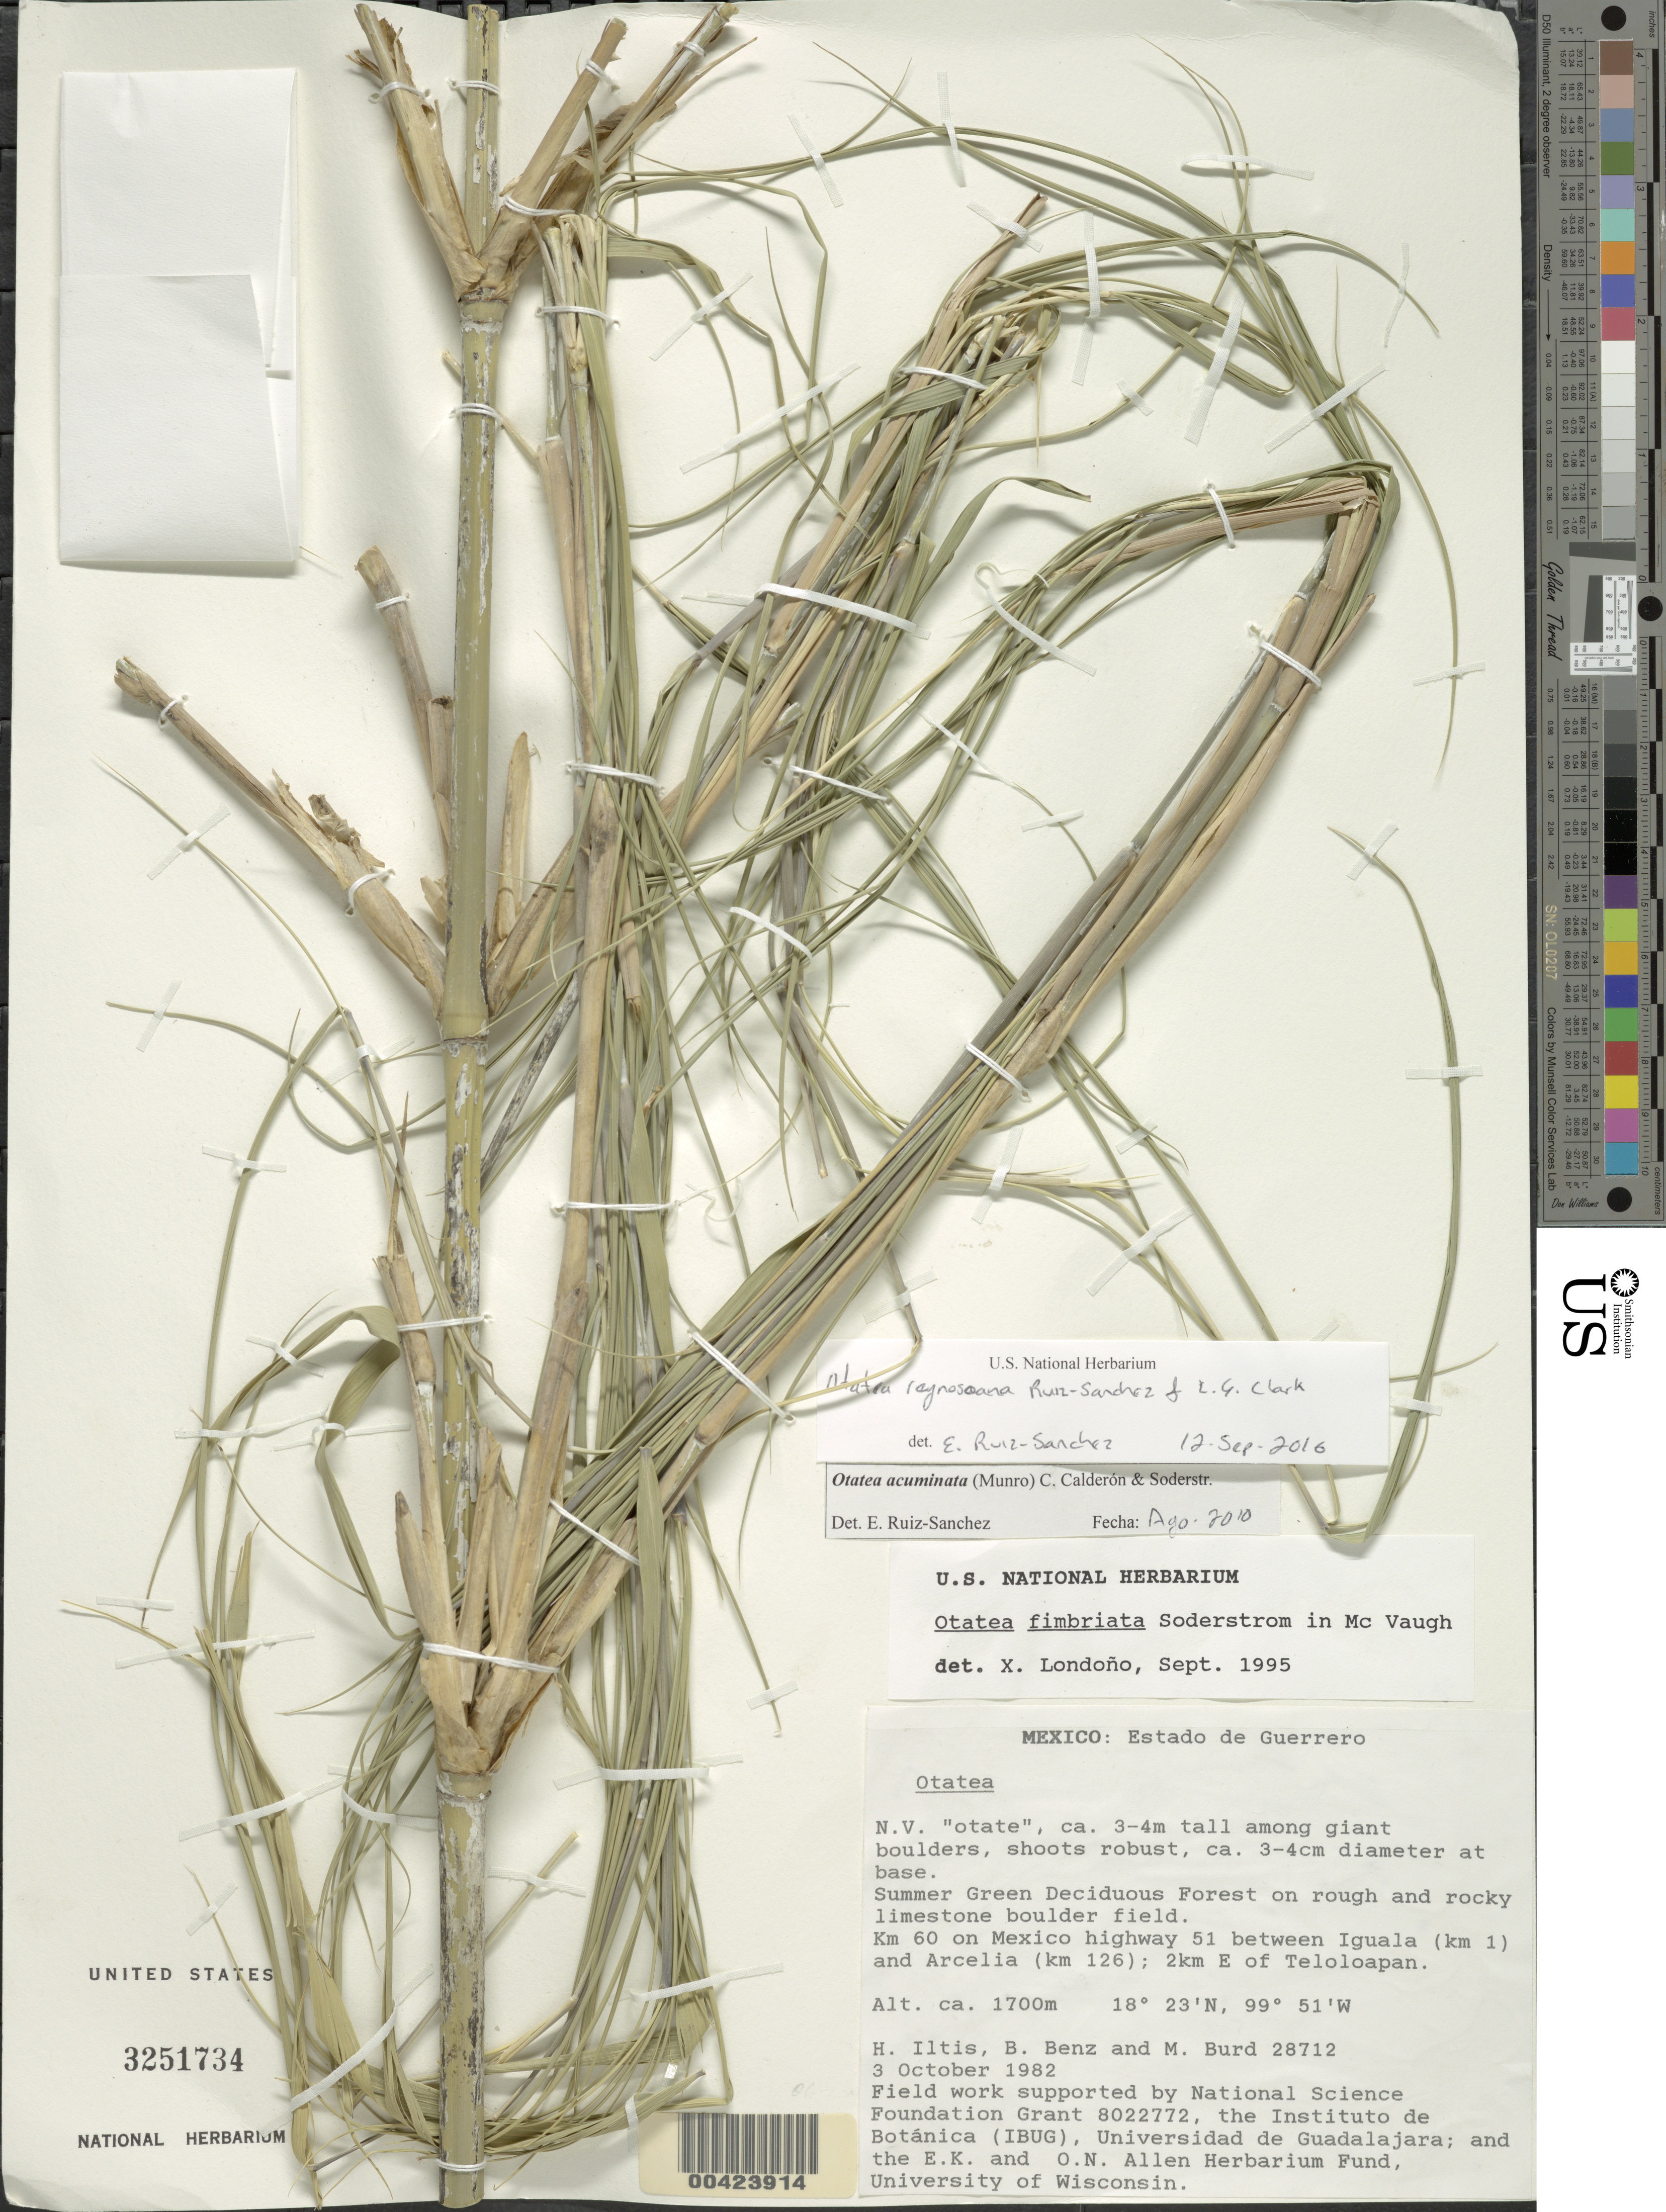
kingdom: Plantae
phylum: Tracheophyta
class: Liliopsida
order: Poales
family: Poaceae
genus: Otatea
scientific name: Otatea reynosoana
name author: Ruíz-Sanchez & L.G. Clark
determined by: Ruíz-Sanchez, E.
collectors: H. H. Iltis, B. F. Benz & M. Burd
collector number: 28712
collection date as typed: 03 Oct 1982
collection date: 1982-10-03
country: Mexico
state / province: Guerrero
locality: Teloloapan, 2 km E of; between Iguala (km 1) and Arcelia (km 126) on Mexico hwy 51, km 60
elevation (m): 1700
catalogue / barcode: US 3251734